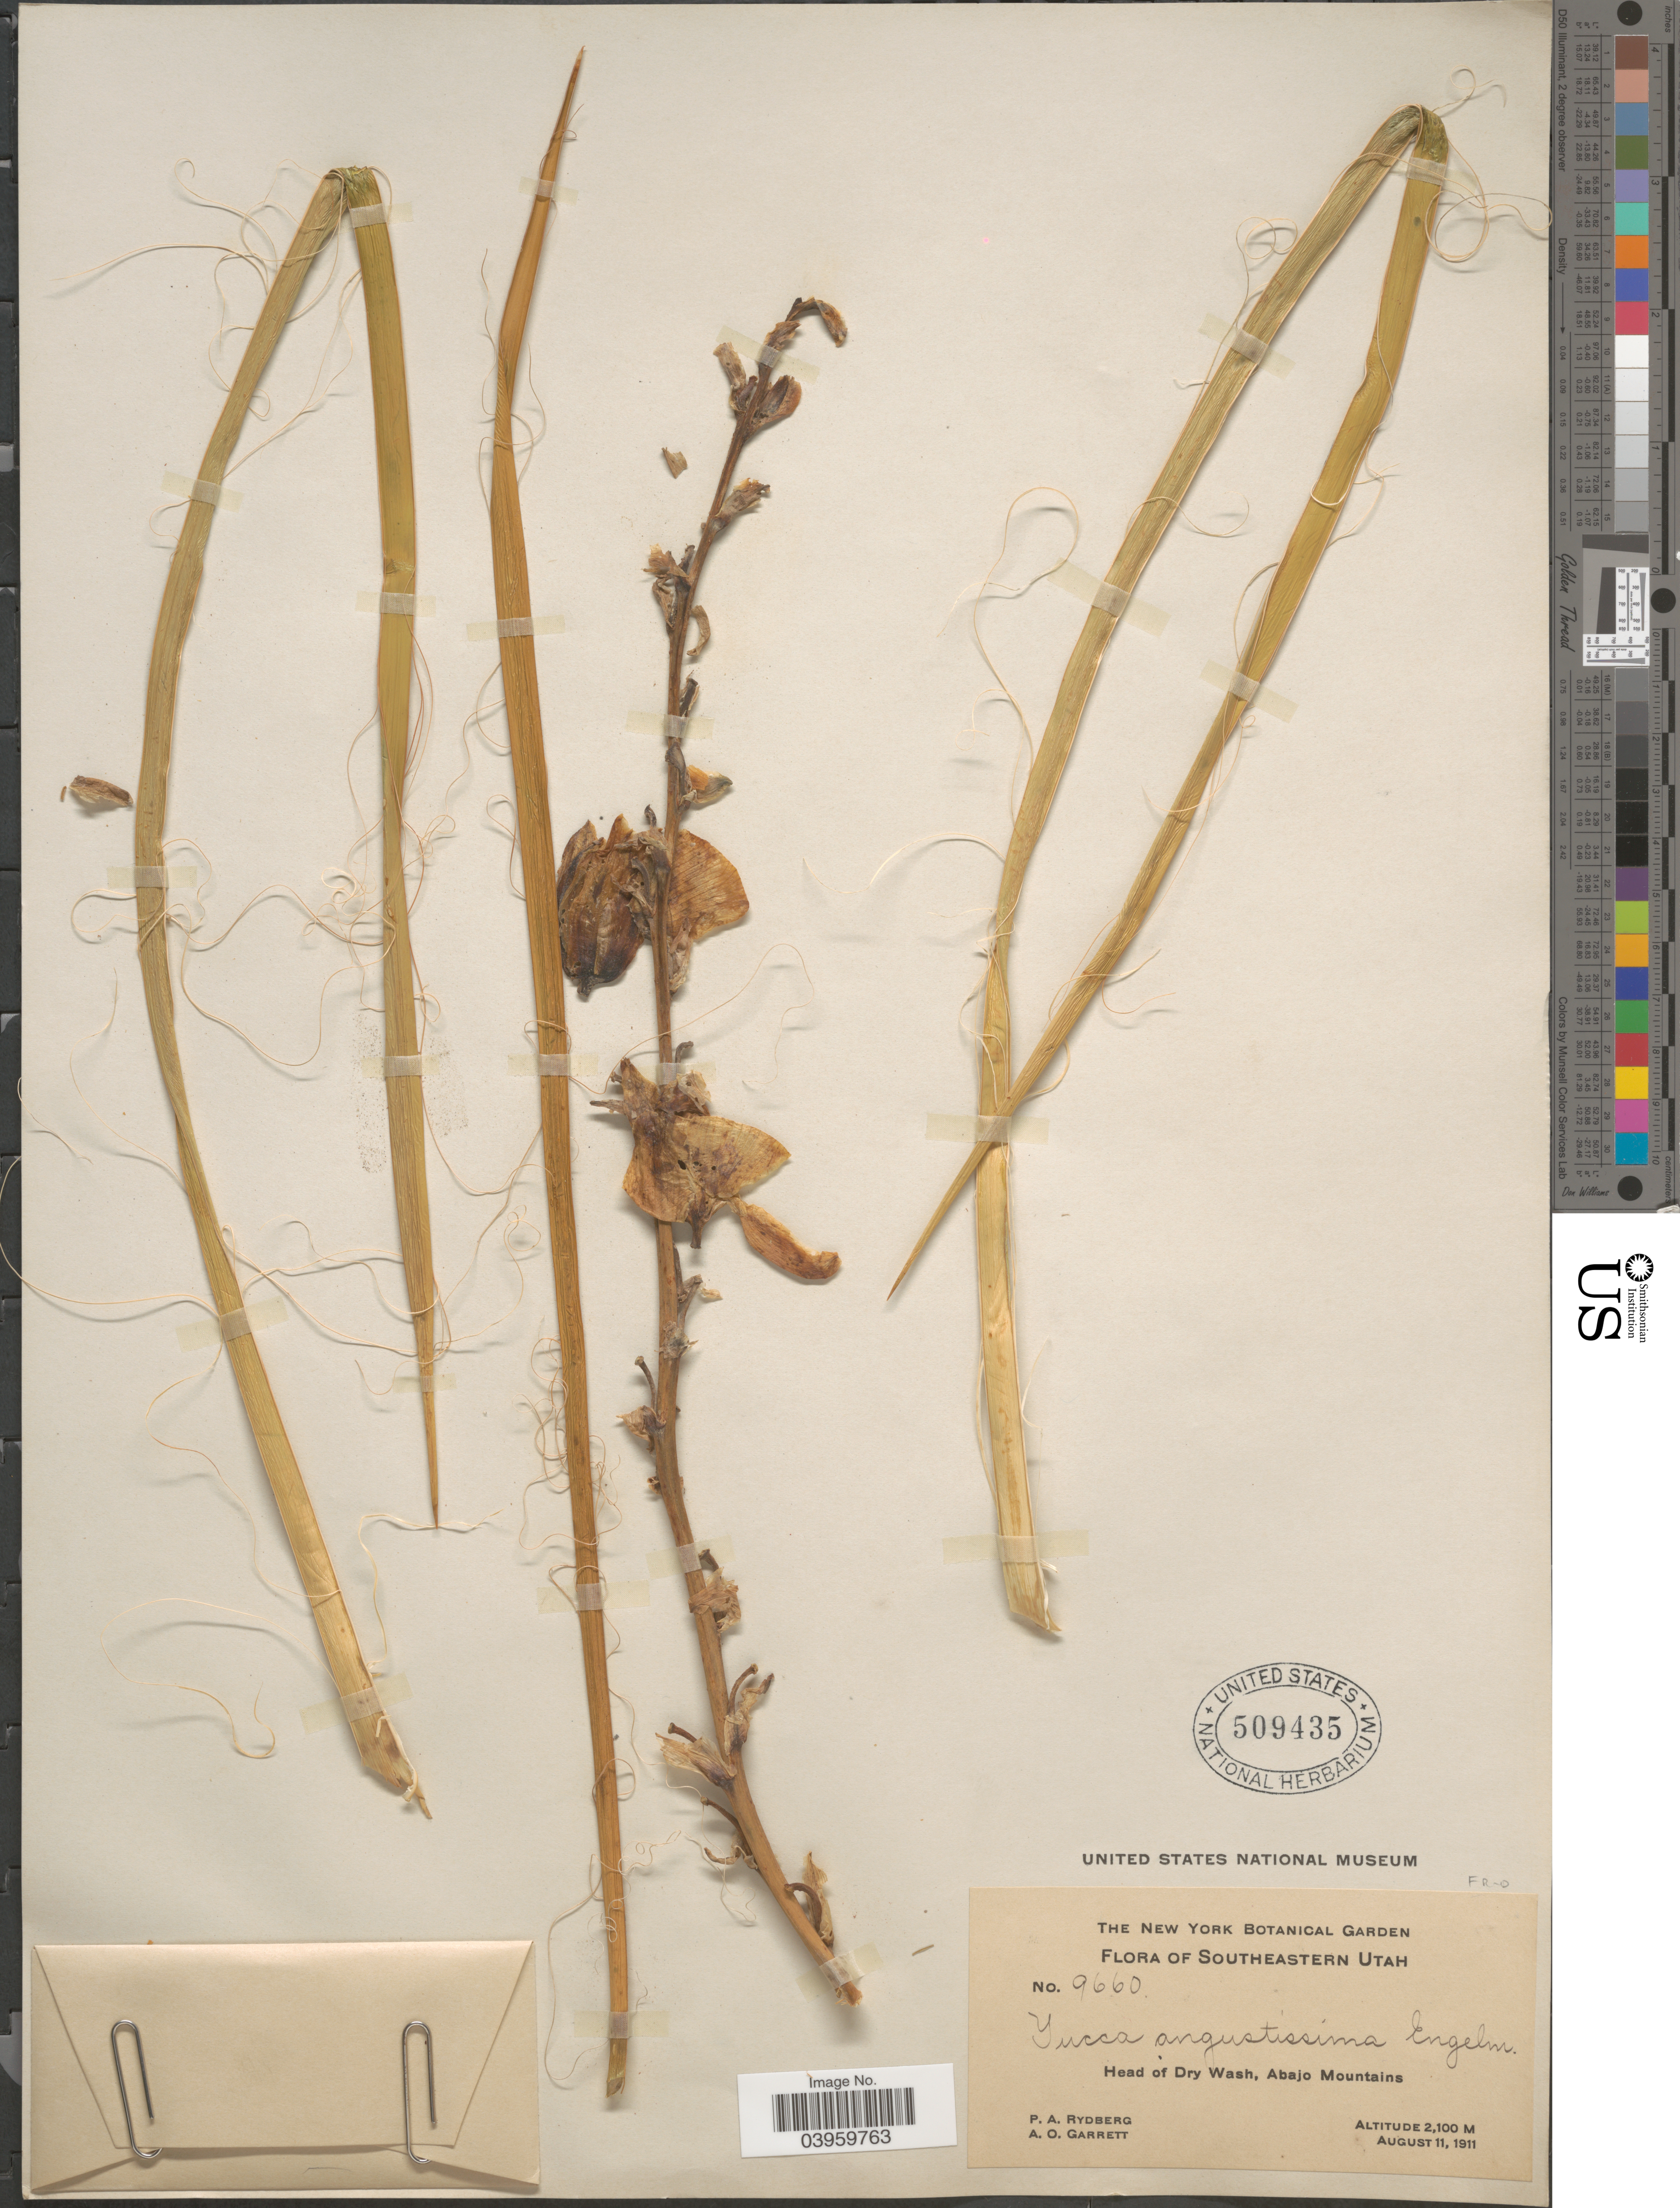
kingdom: Plantae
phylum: Tracheophyta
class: Liliopsida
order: Asparagales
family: Asparagaceae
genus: Yucca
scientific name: Yucca angustissima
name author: Engelm. ex Trel.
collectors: P. A. Rydberg & A. O. Garrett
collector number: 9660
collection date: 1911-08-11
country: United States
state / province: Utah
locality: Southeastern Utah. Head of Dry Wash, Abajo Mountains.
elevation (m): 2100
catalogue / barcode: US 509435